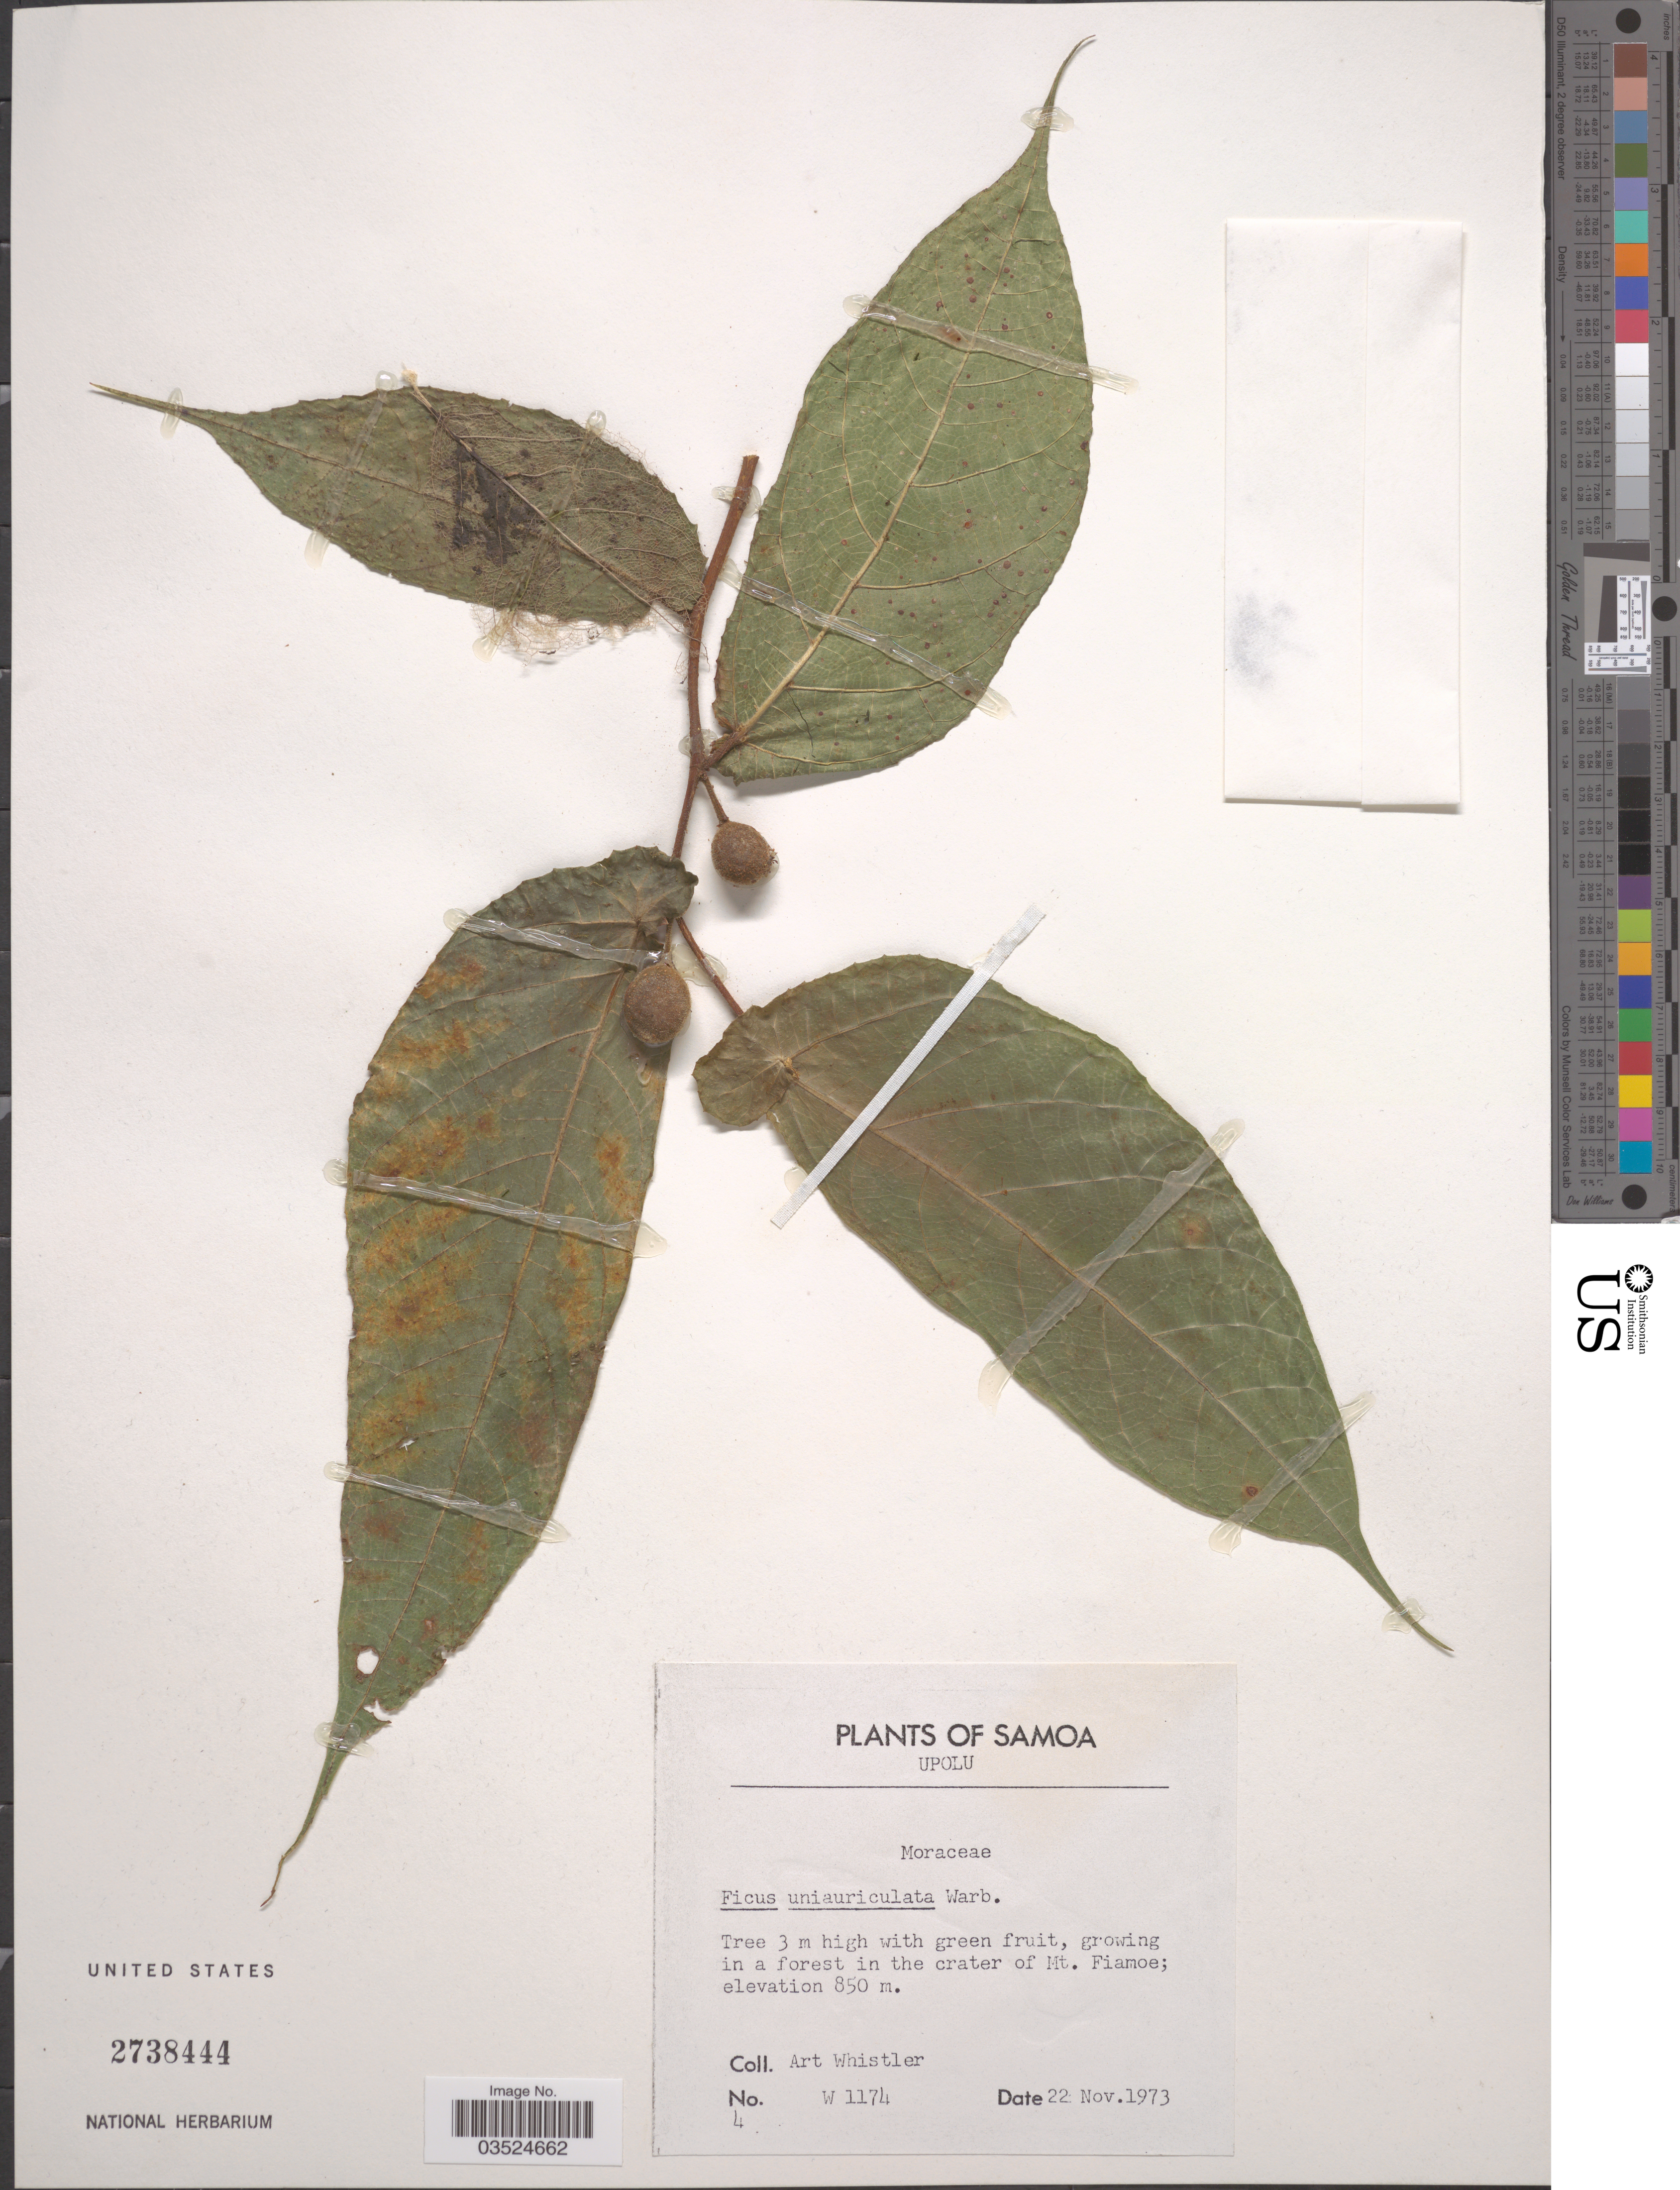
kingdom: Plantae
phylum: Tracheophyta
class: Magnoliopsida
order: Rosales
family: Moraceae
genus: Ficus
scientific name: Ficus uniauriculata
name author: Warb.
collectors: A. Whistler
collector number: W1174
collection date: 1973-11-22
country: Samoa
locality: Samoa. Upolu. Crater of Mt. Fiamoe.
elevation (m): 850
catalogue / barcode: US 2738444